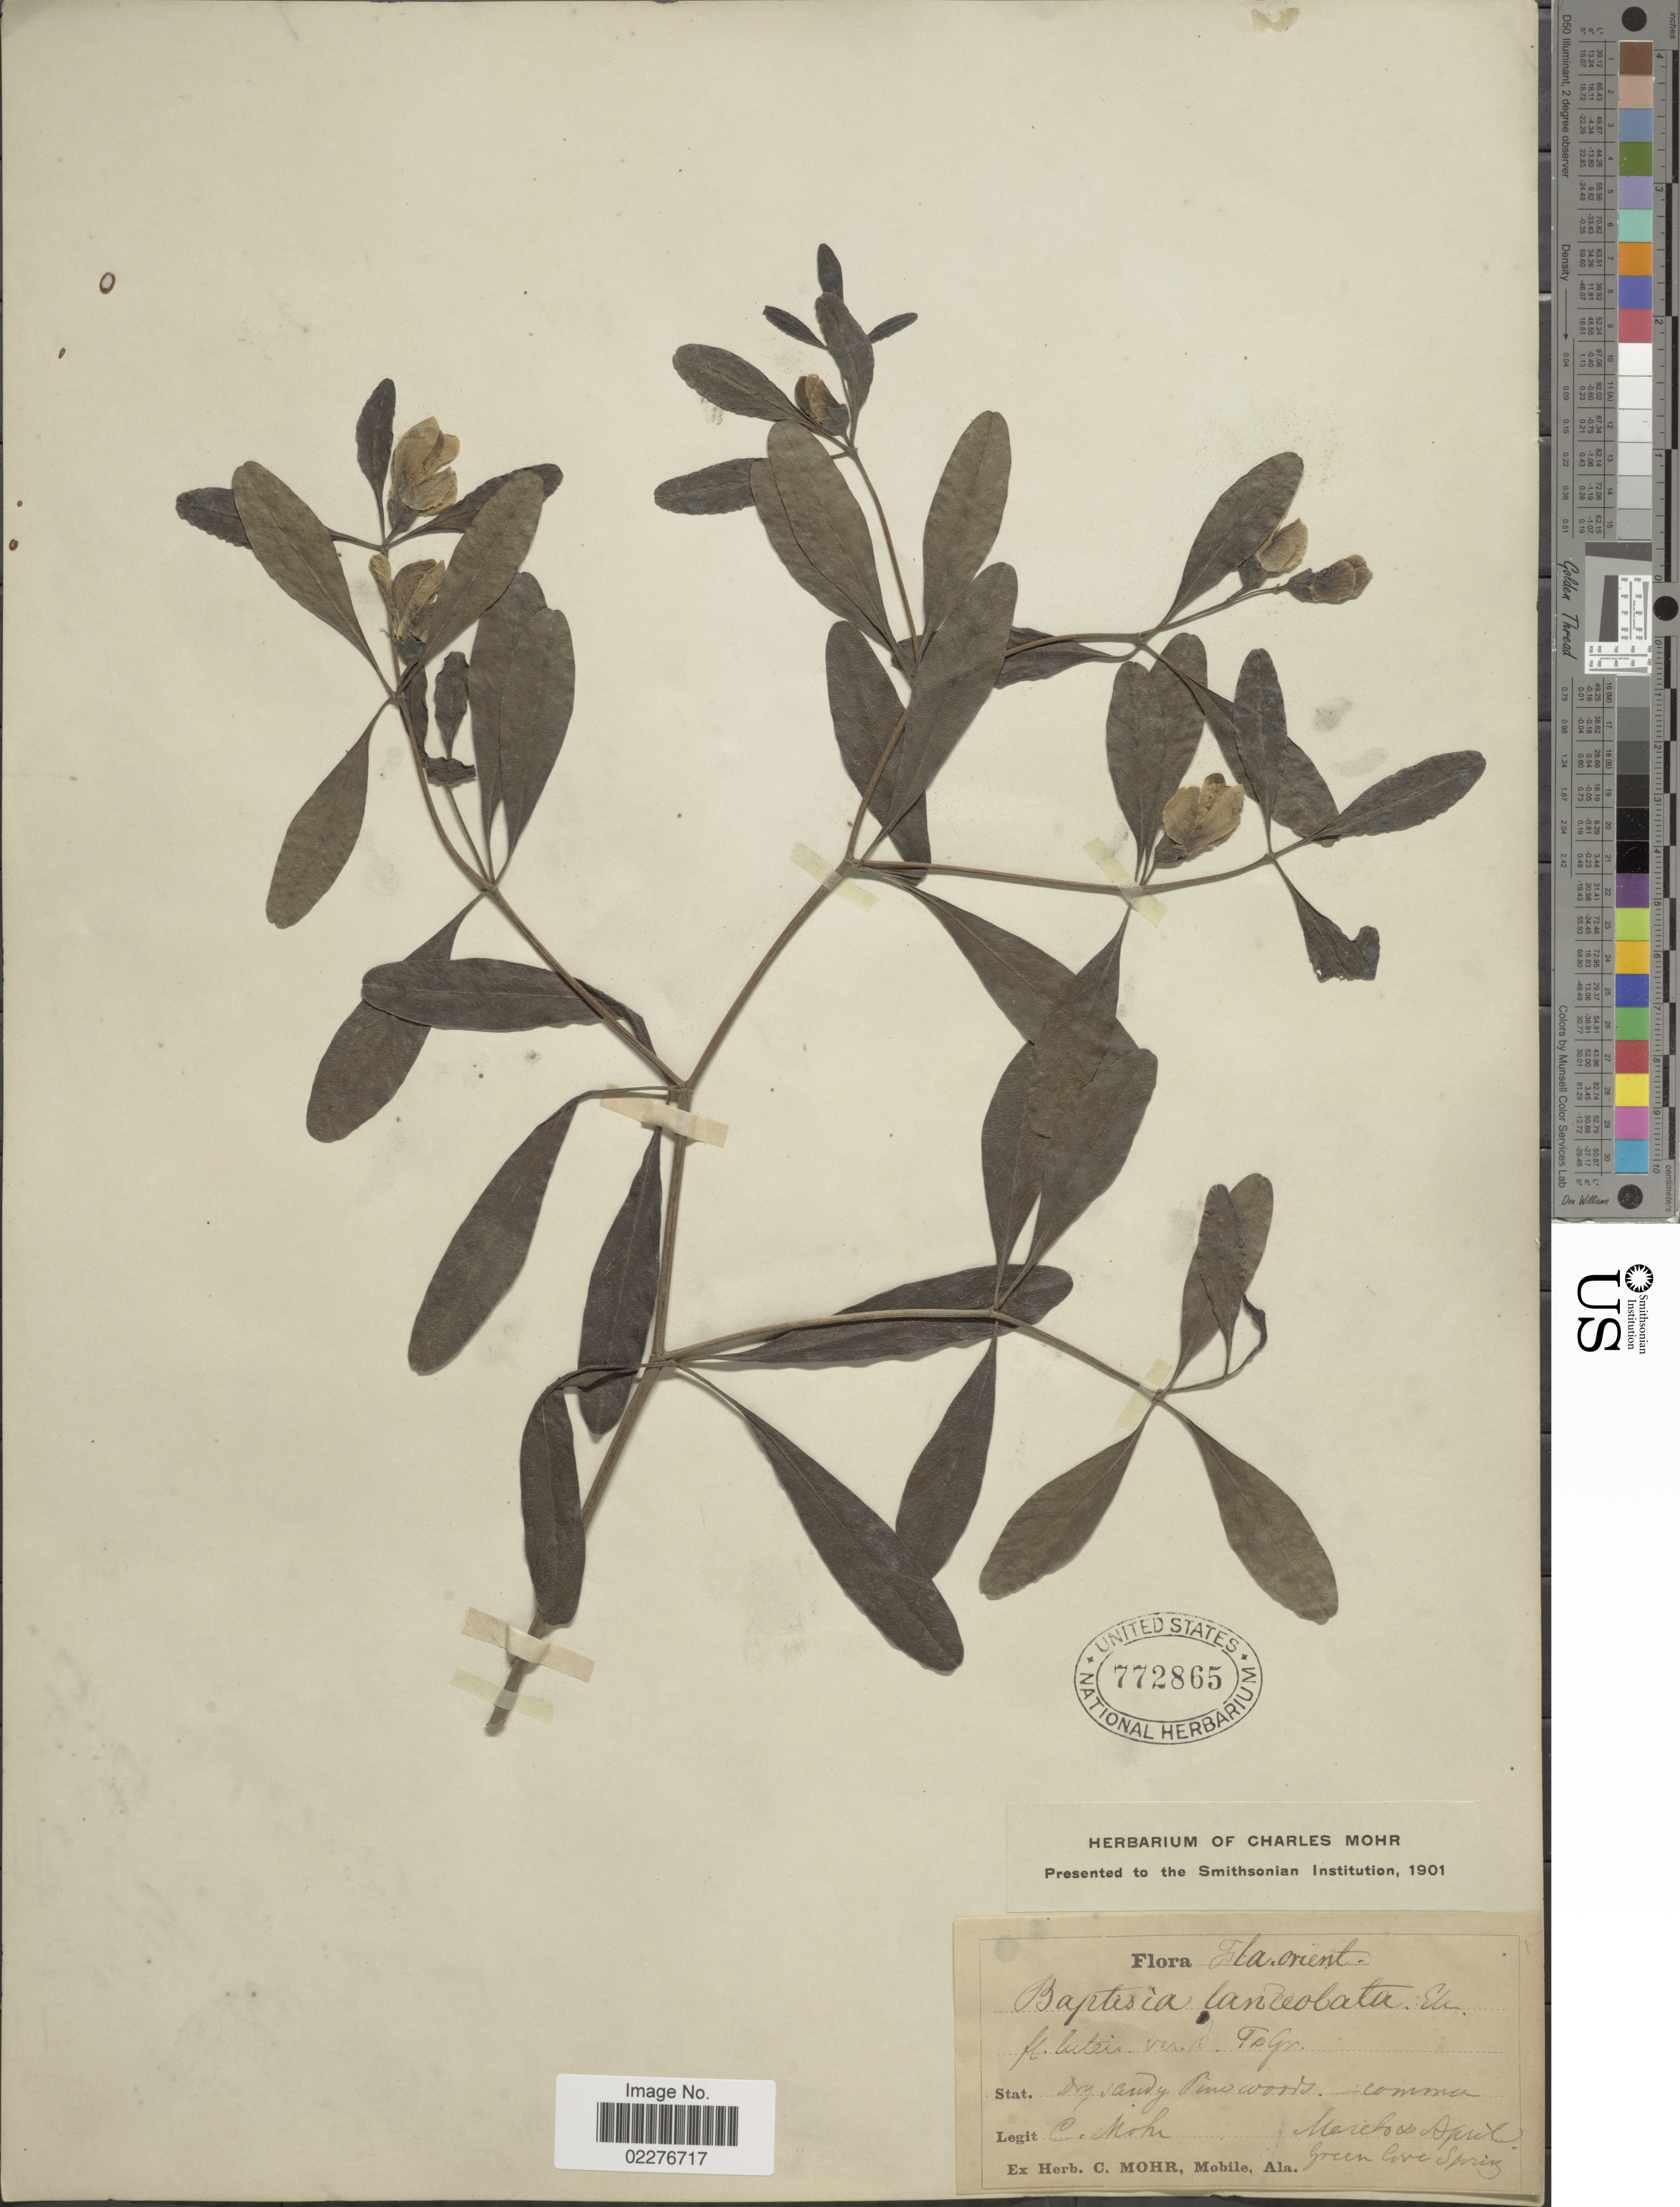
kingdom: Plantae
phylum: Tracheophyta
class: Magnoliopsida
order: Fabales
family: Fabaceae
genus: Baptisia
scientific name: Baptisia lanceolata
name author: (Walter) Elliott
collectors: C. T. Mohr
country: United States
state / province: Florida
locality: Fla orient, Dry sandy Pine woods, common, BGreen Cove Spring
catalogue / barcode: US 772865